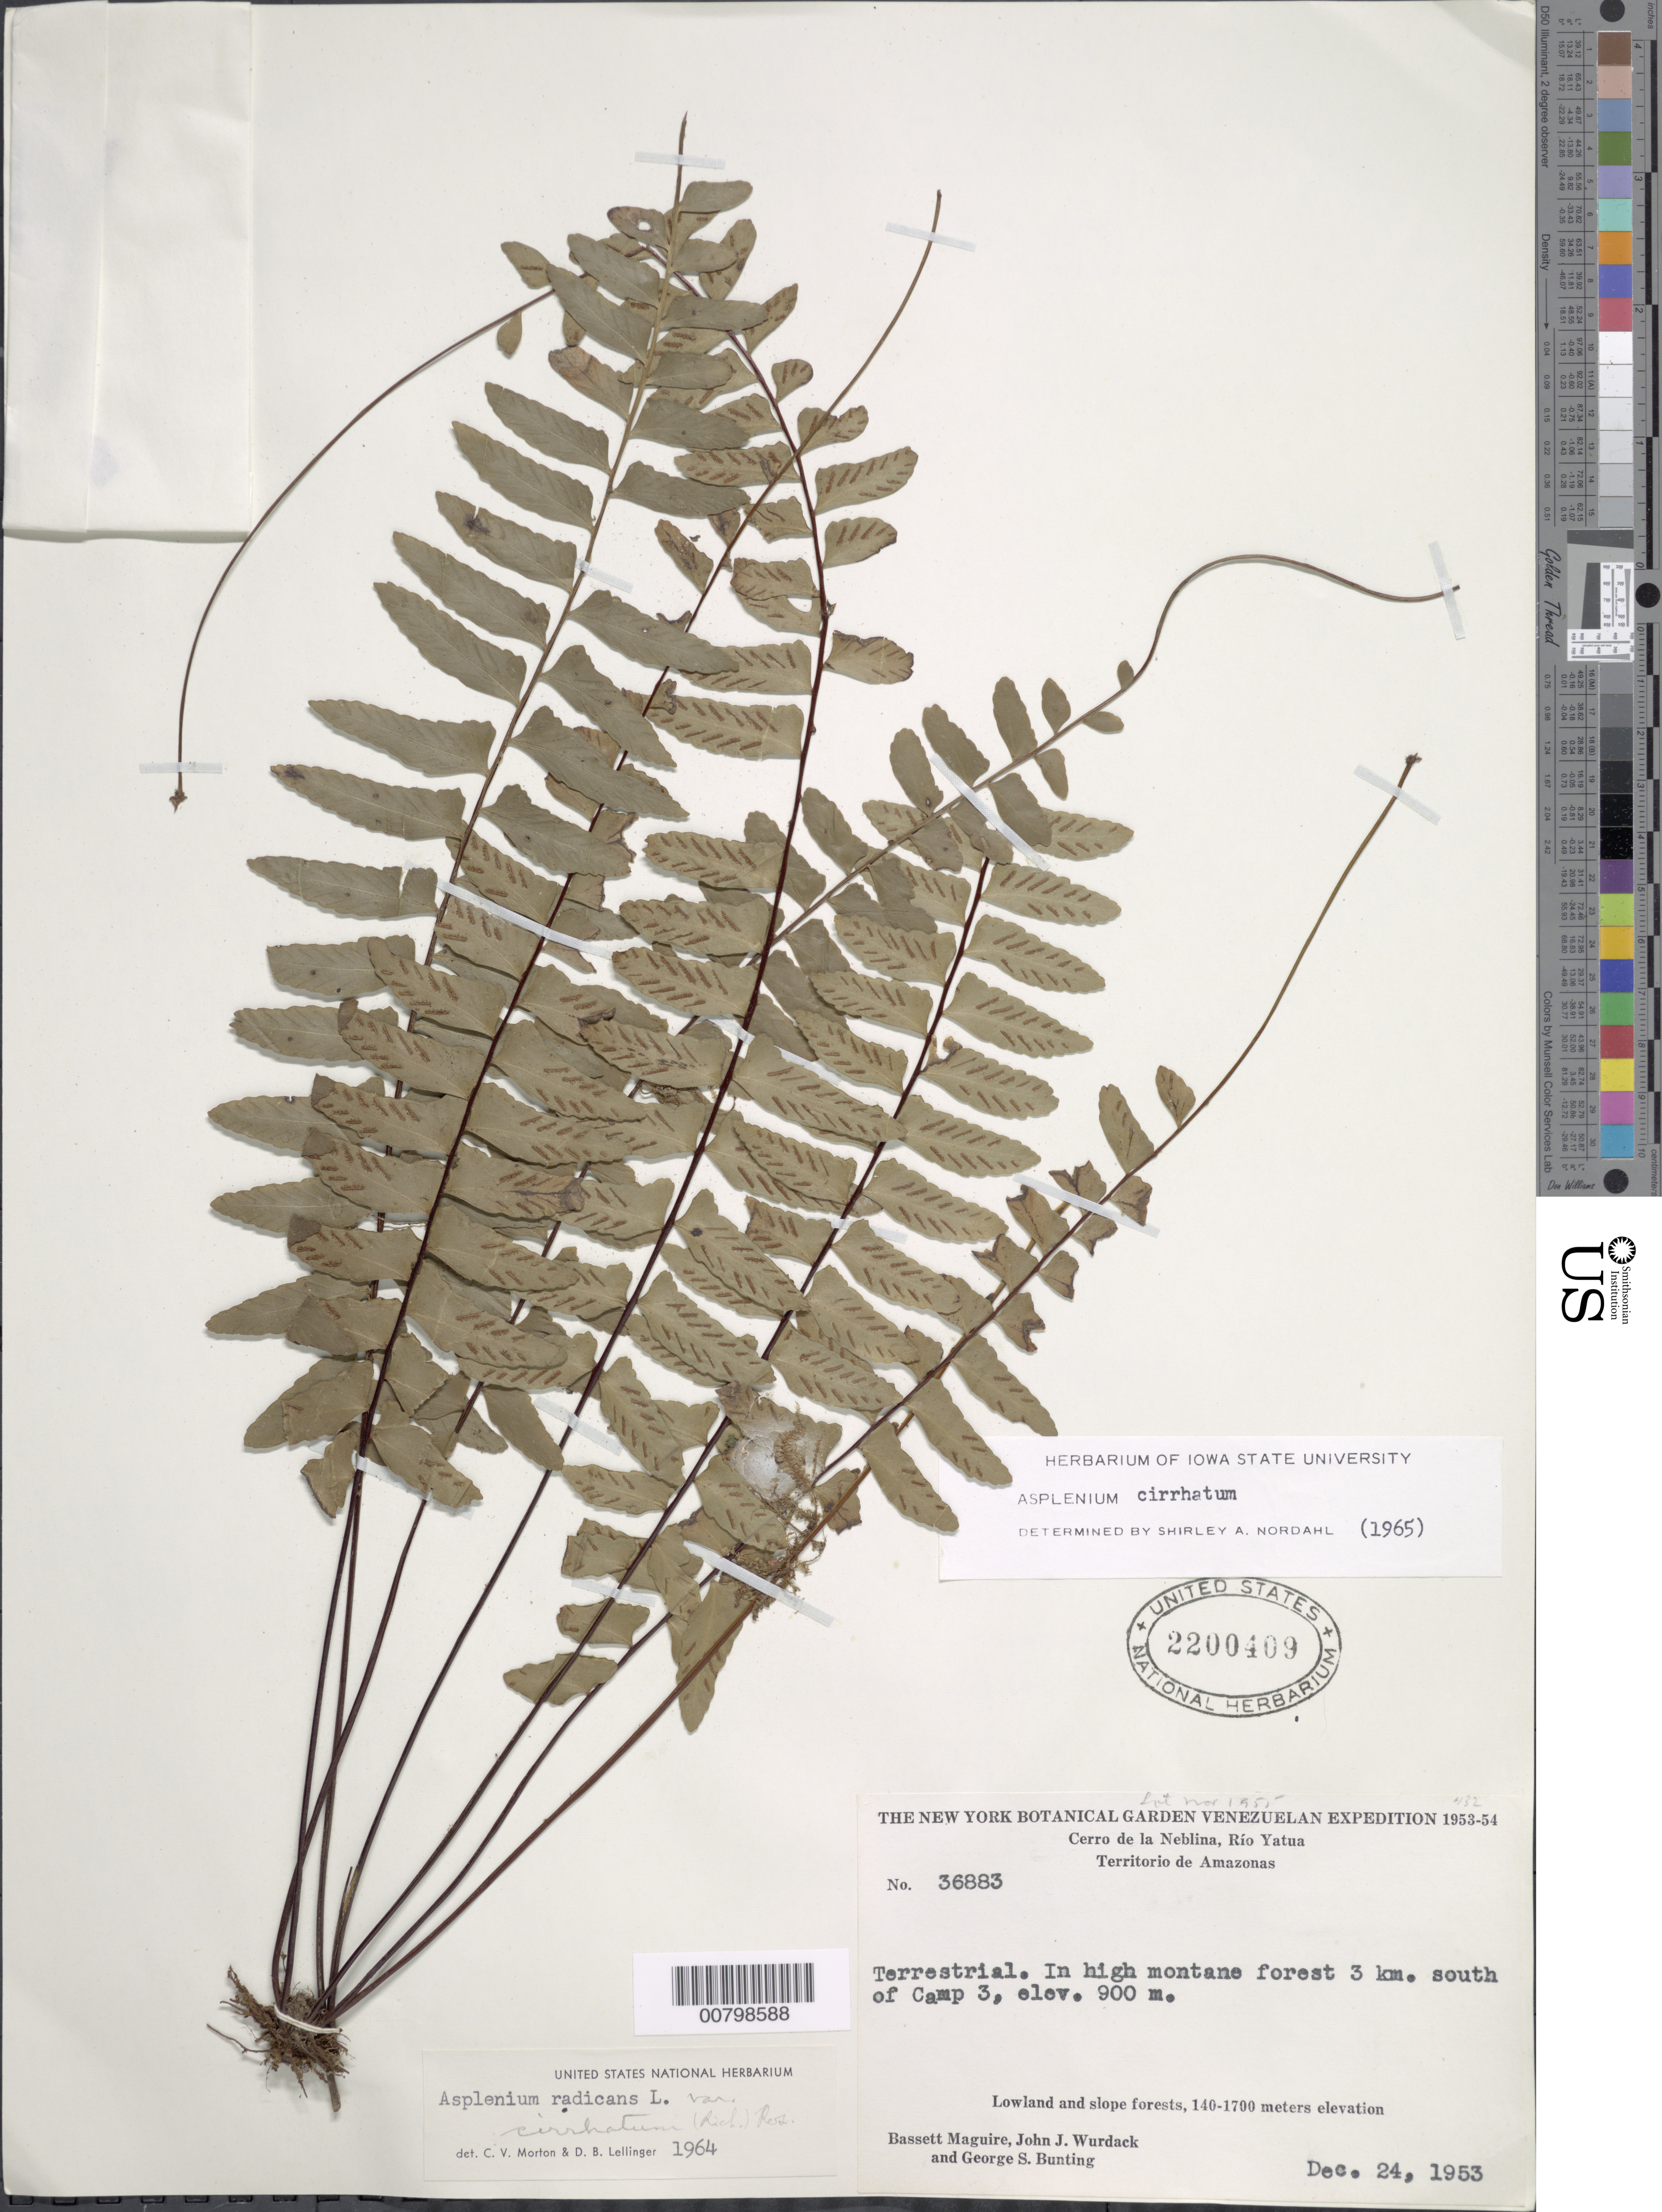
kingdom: Plantae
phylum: Tracheophyta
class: Polypodiopsida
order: Polypodiales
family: Aspleniaceae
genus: Asplenium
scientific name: Asplenium radicans var. cirrhatum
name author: (Rich. ex Willd.) Rosenst.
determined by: Morton, C. V.; Lellinger, D. B.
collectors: B. Maguire, J. J. Wurdack & G. S. Bunting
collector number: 36883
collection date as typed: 24-Dec-53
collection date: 1953-12-24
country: Venezuela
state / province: Amazonas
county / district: Río Negro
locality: Cerro de la Neblina, Río Yatua, 3 km S of Camp 3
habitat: High montane forest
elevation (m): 900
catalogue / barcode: US 2200409